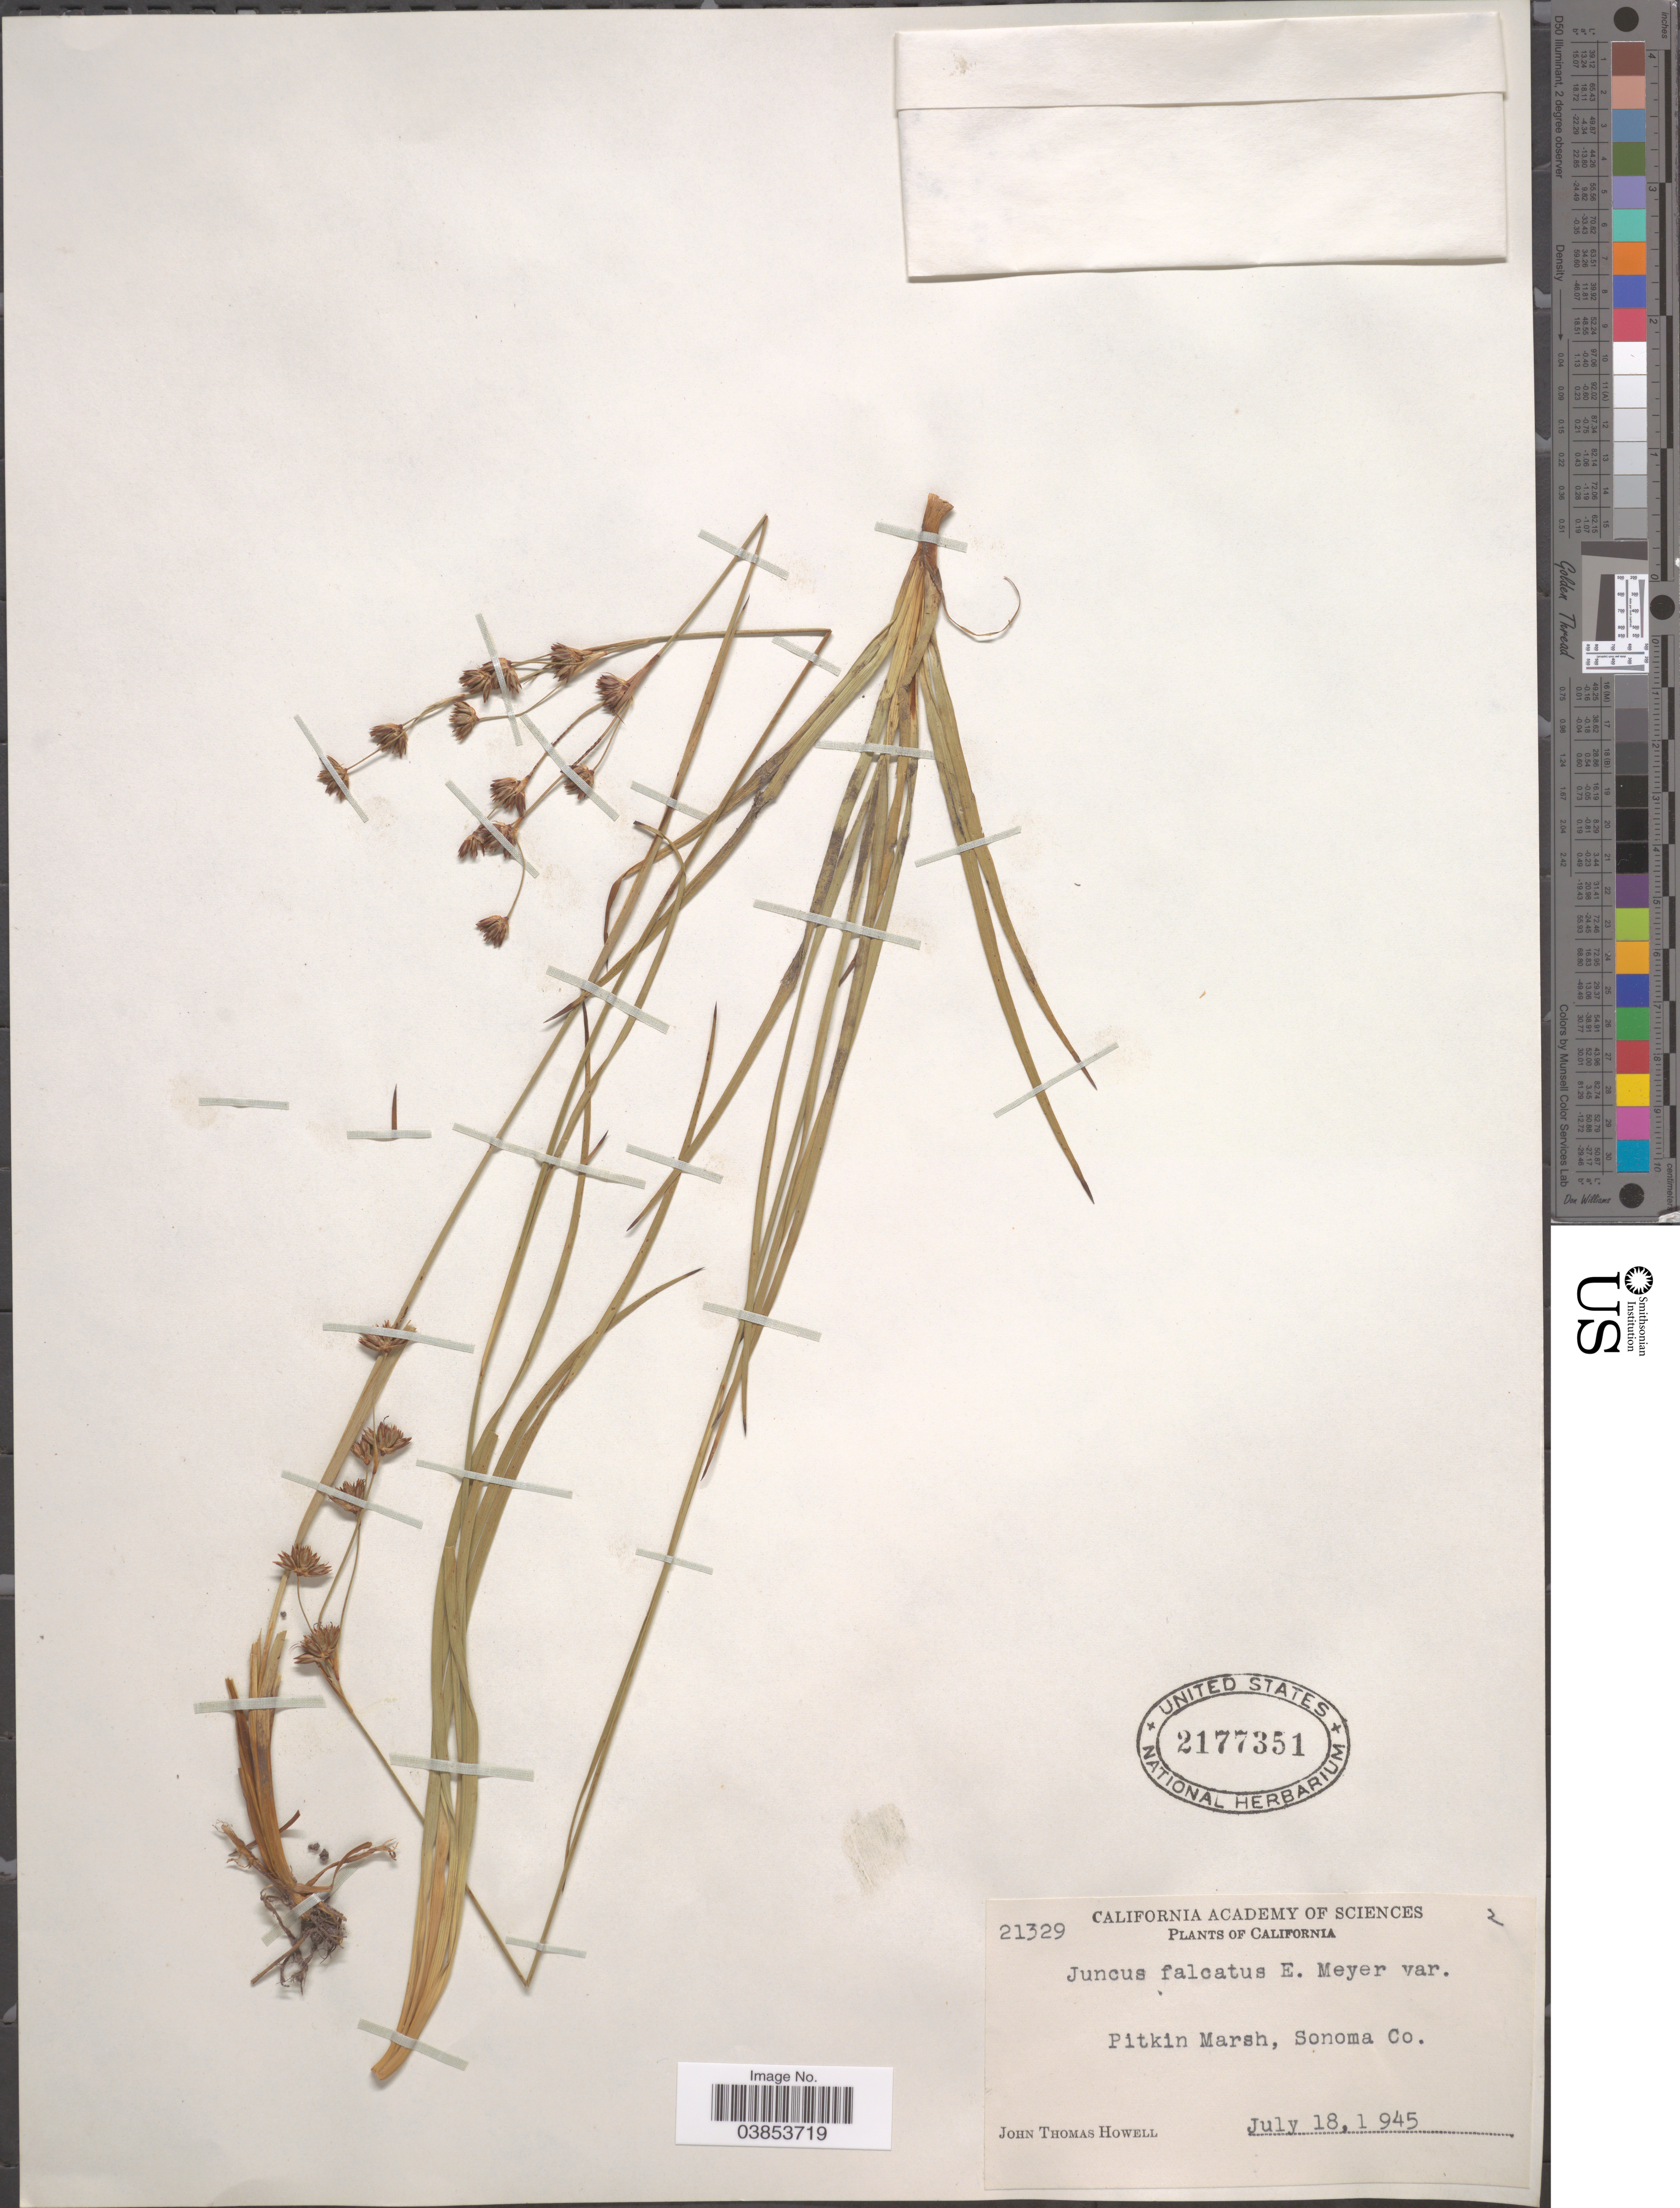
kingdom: Plantae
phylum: Tracheophyta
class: Liliopsida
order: Poales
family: Juncaceae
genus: Juncus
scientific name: Juncus falcatus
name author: E. Mey.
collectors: J. T. Howell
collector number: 21329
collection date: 1945-07-18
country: United States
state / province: California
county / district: Sonoma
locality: Pitkin Marsh, Sonoma Co.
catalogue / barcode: US 2177351